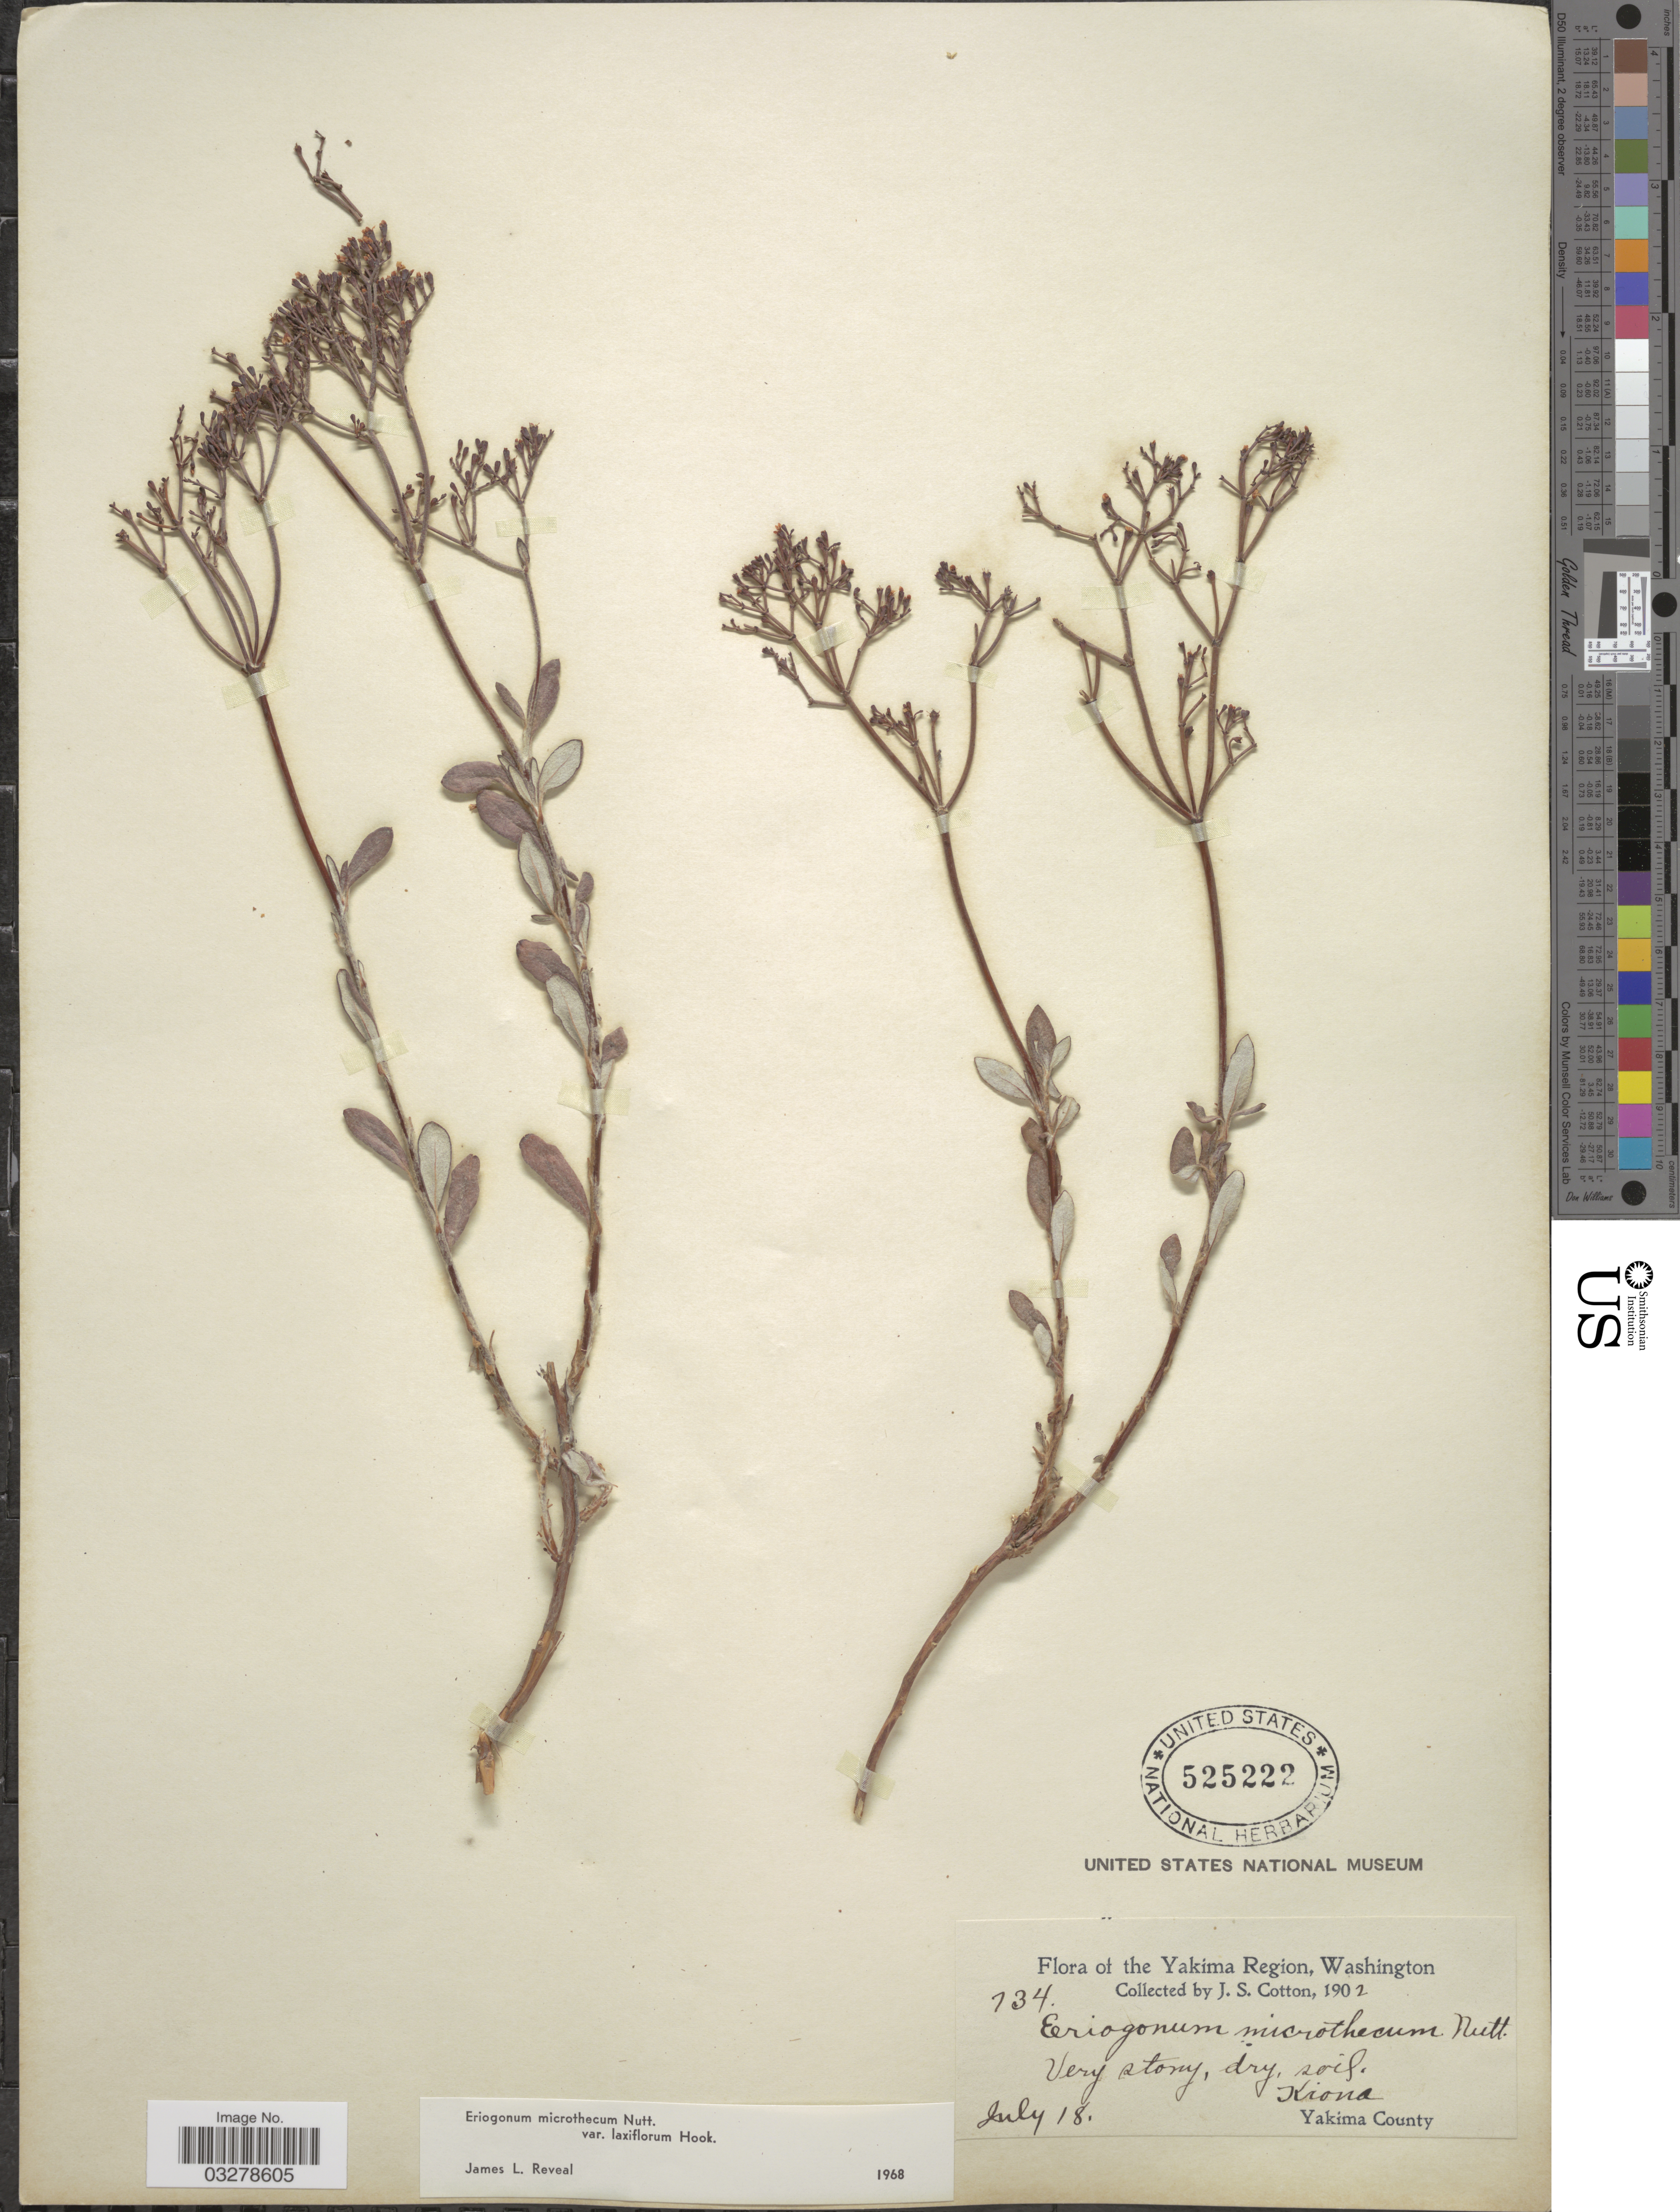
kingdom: Plantae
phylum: Tracheophyta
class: Magnoliopsida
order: Caryophyllales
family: Polygonaceae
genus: Eriogonum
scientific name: Eriogonum microtheca var. laxiflorum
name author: Hook.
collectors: J. S. Cotton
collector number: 734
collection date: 1902-07-18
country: United States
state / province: Washington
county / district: Yakima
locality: Yakima Region. Kiona. Yakima County.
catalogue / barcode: US 525222